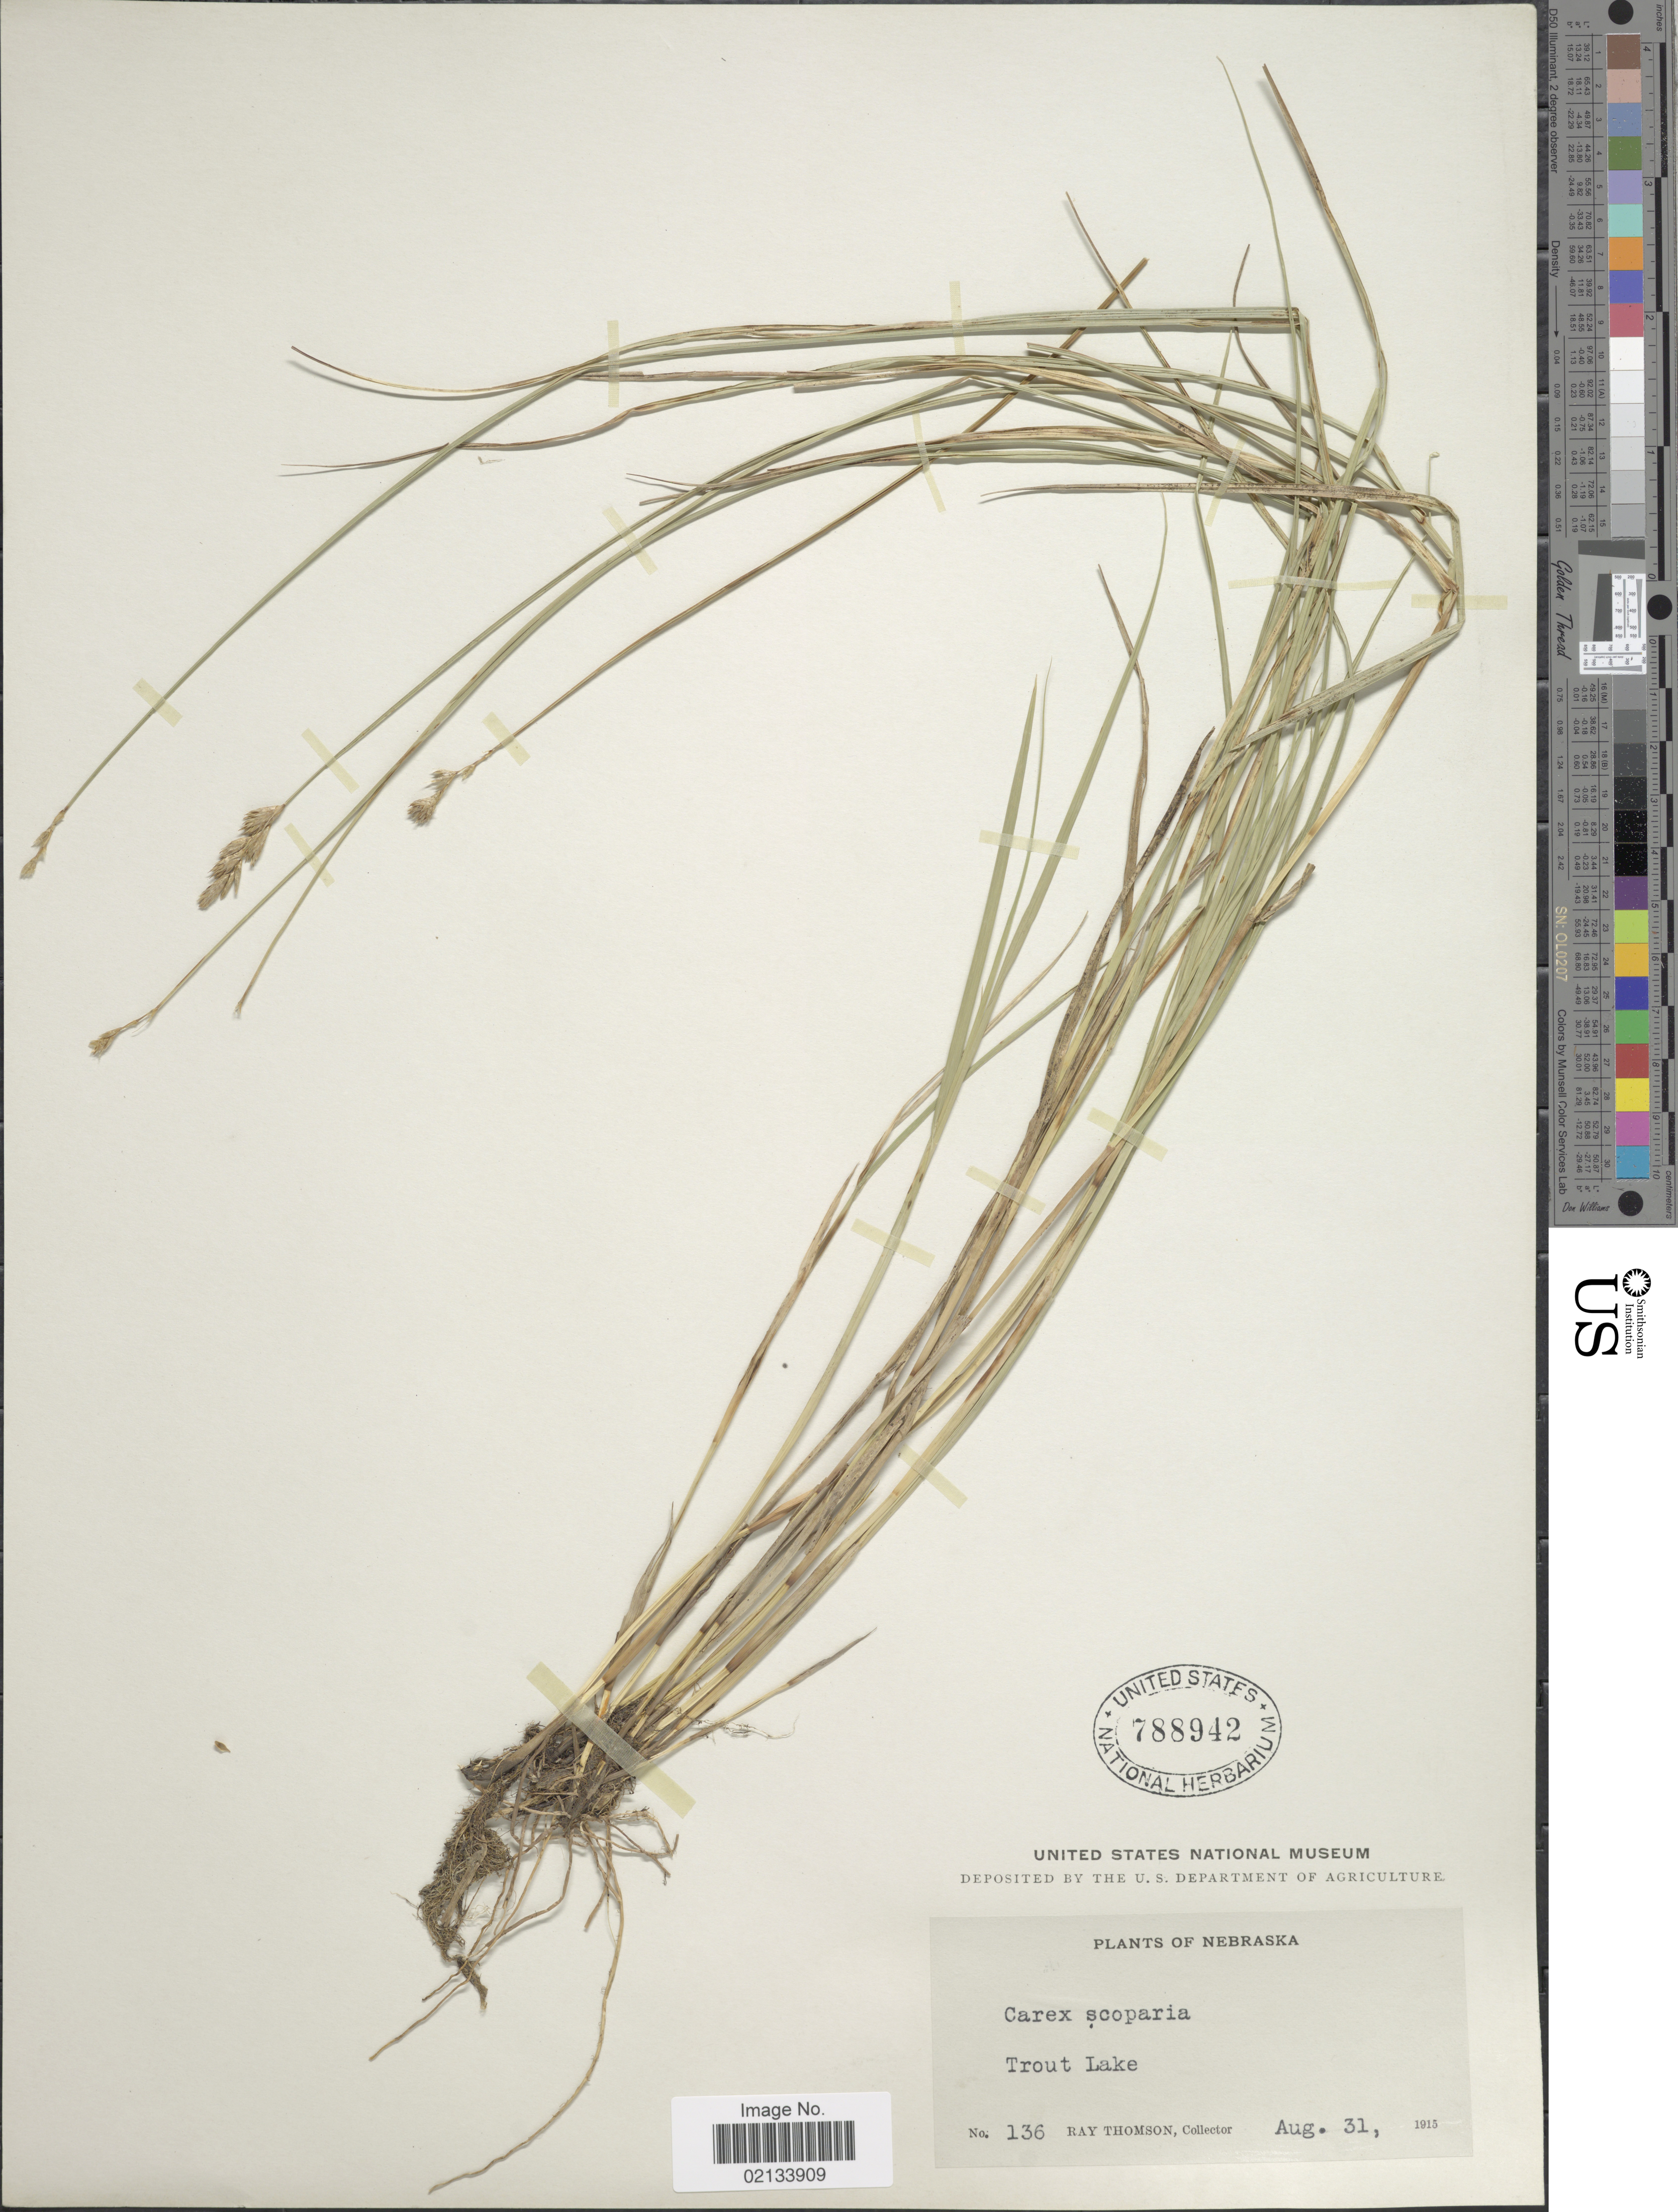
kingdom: Plantae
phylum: Tracheophyta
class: Liliopsida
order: Poales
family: Cyperaceae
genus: Carex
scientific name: Carex scoparia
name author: Schkuhr ex Willd.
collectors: R. Thomson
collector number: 136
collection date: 1915-08-31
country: United States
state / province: Nebraska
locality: Trout Lake.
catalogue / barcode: US 788942